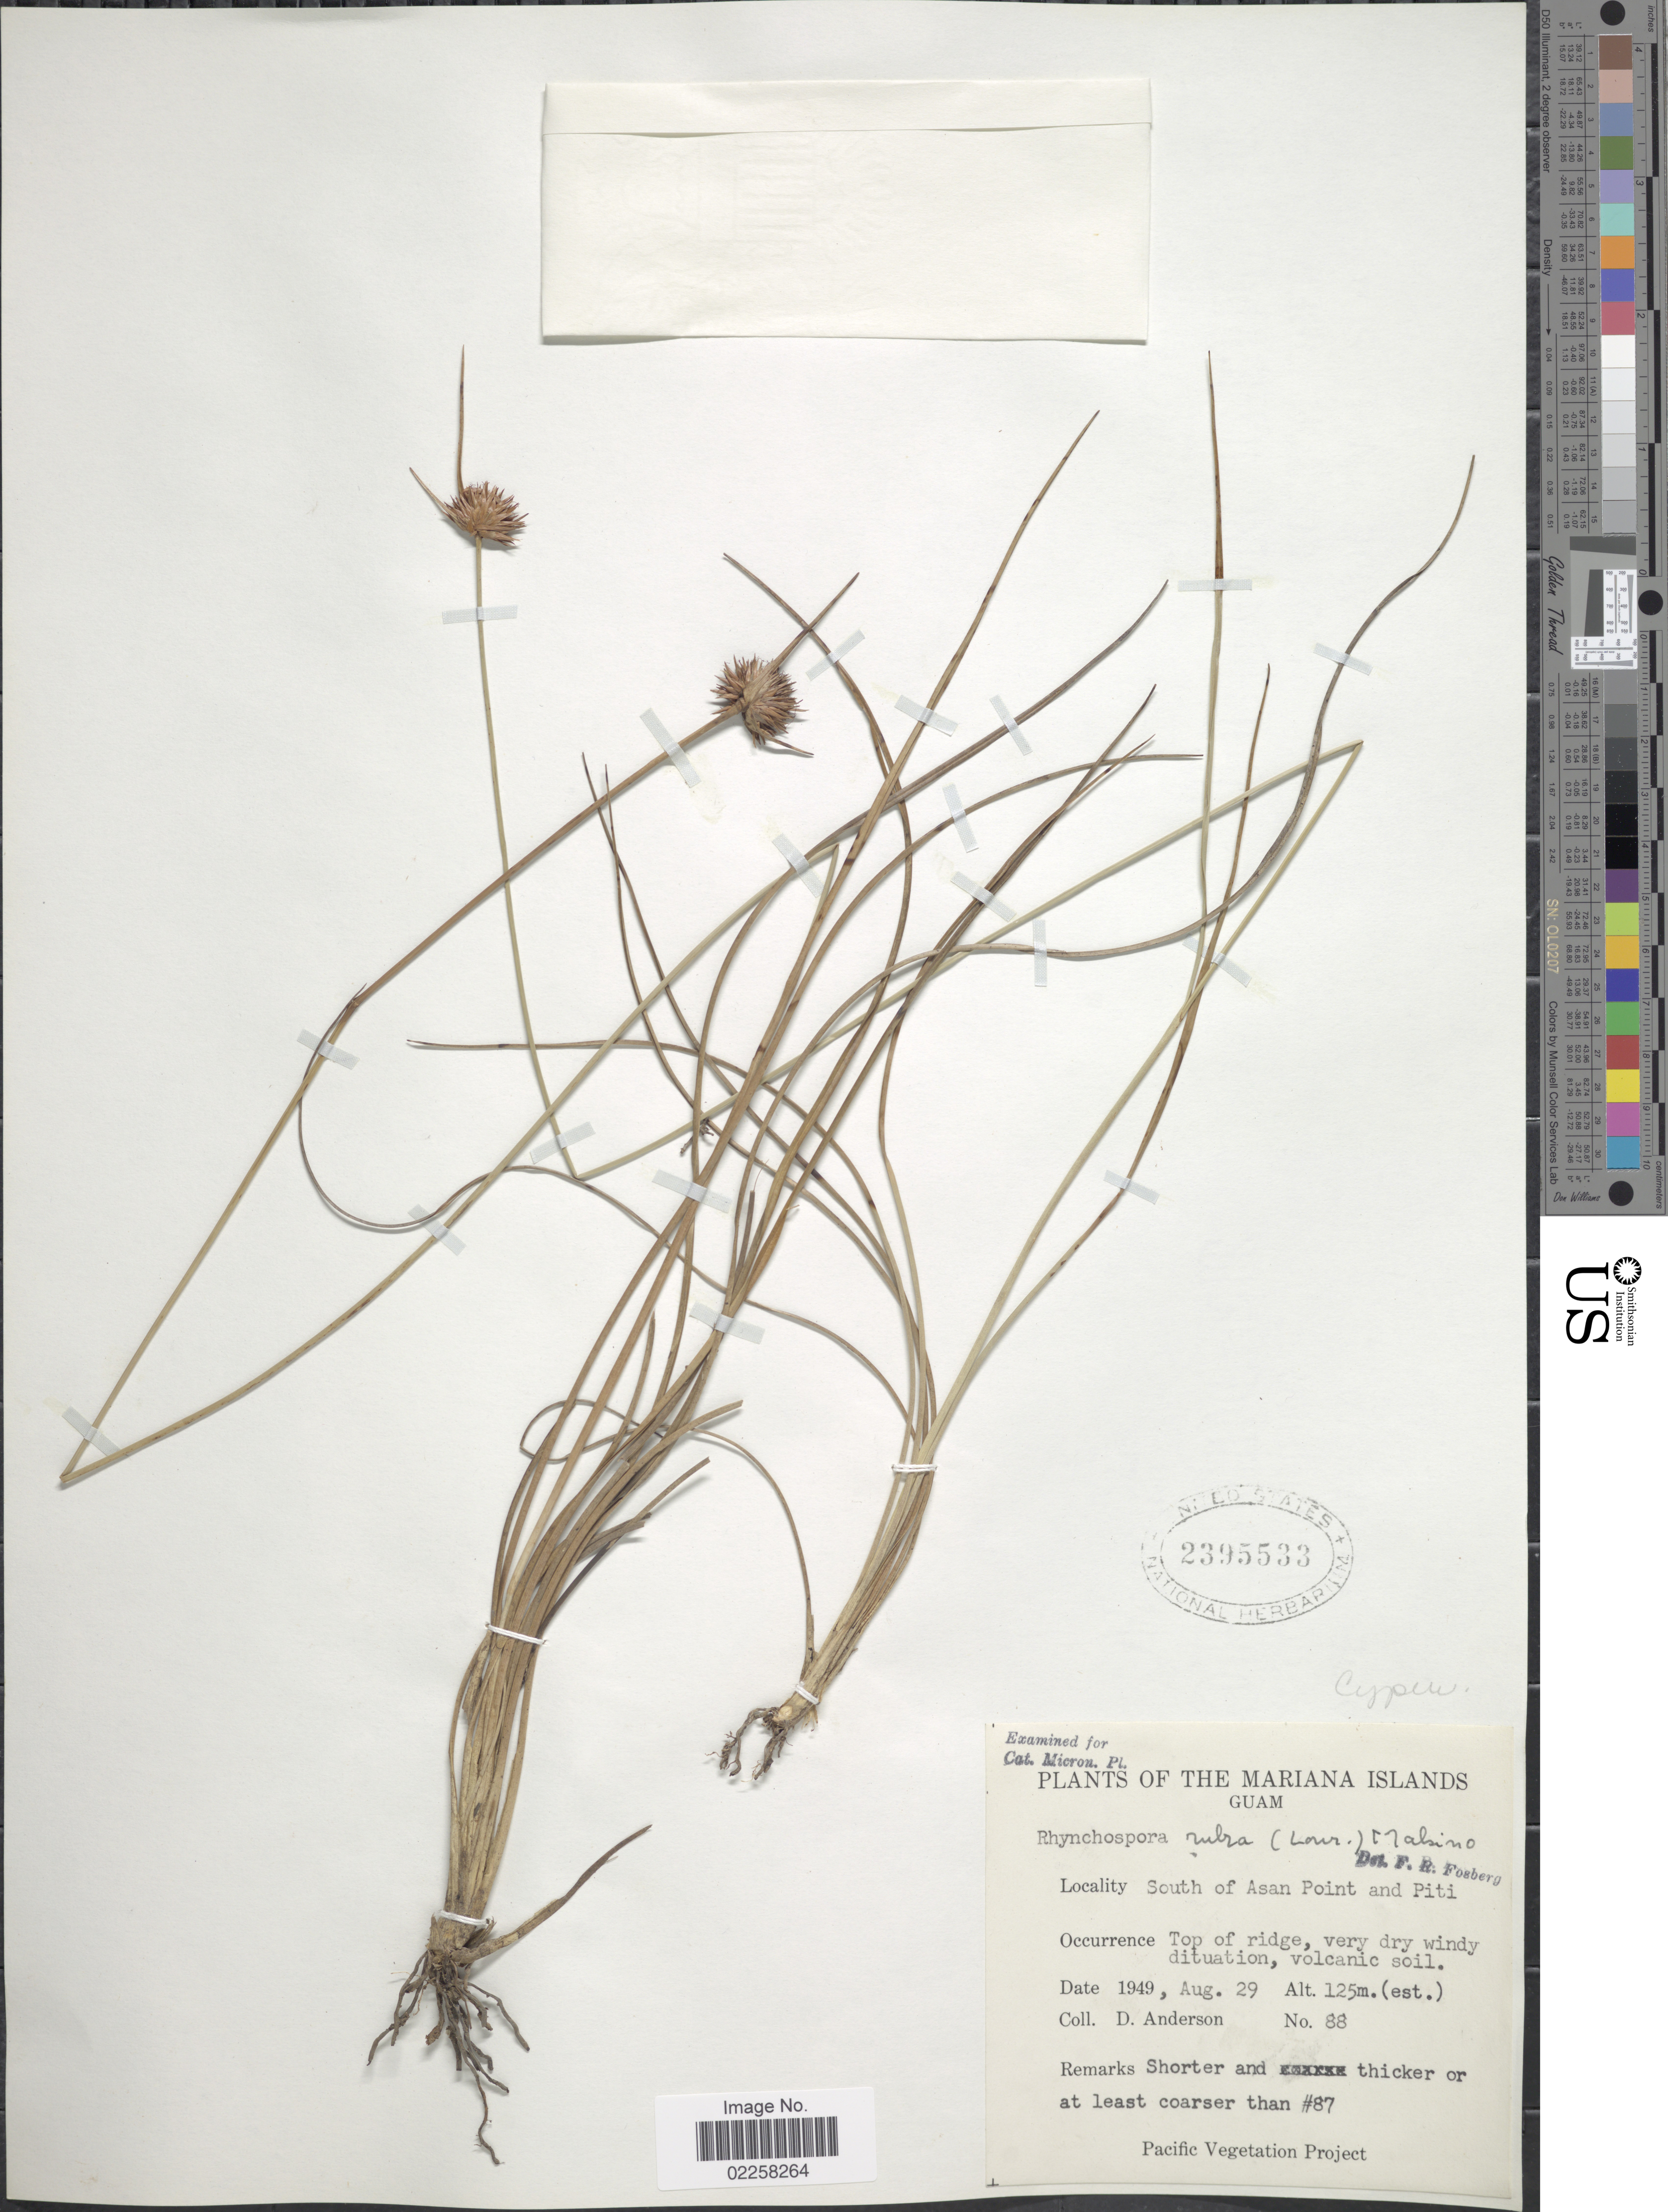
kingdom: Plantae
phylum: Tracheophyta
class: Liliopsida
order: Poales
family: Cyperaceae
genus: Rhynchospora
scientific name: Rhynchospora rubra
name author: (Lour.) Makino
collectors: D. Anderson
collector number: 88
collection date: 1949-08-29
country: Guam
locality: The Mariana Islands, South of Asan Point and Piti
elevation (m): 125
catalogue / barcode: US 2395533